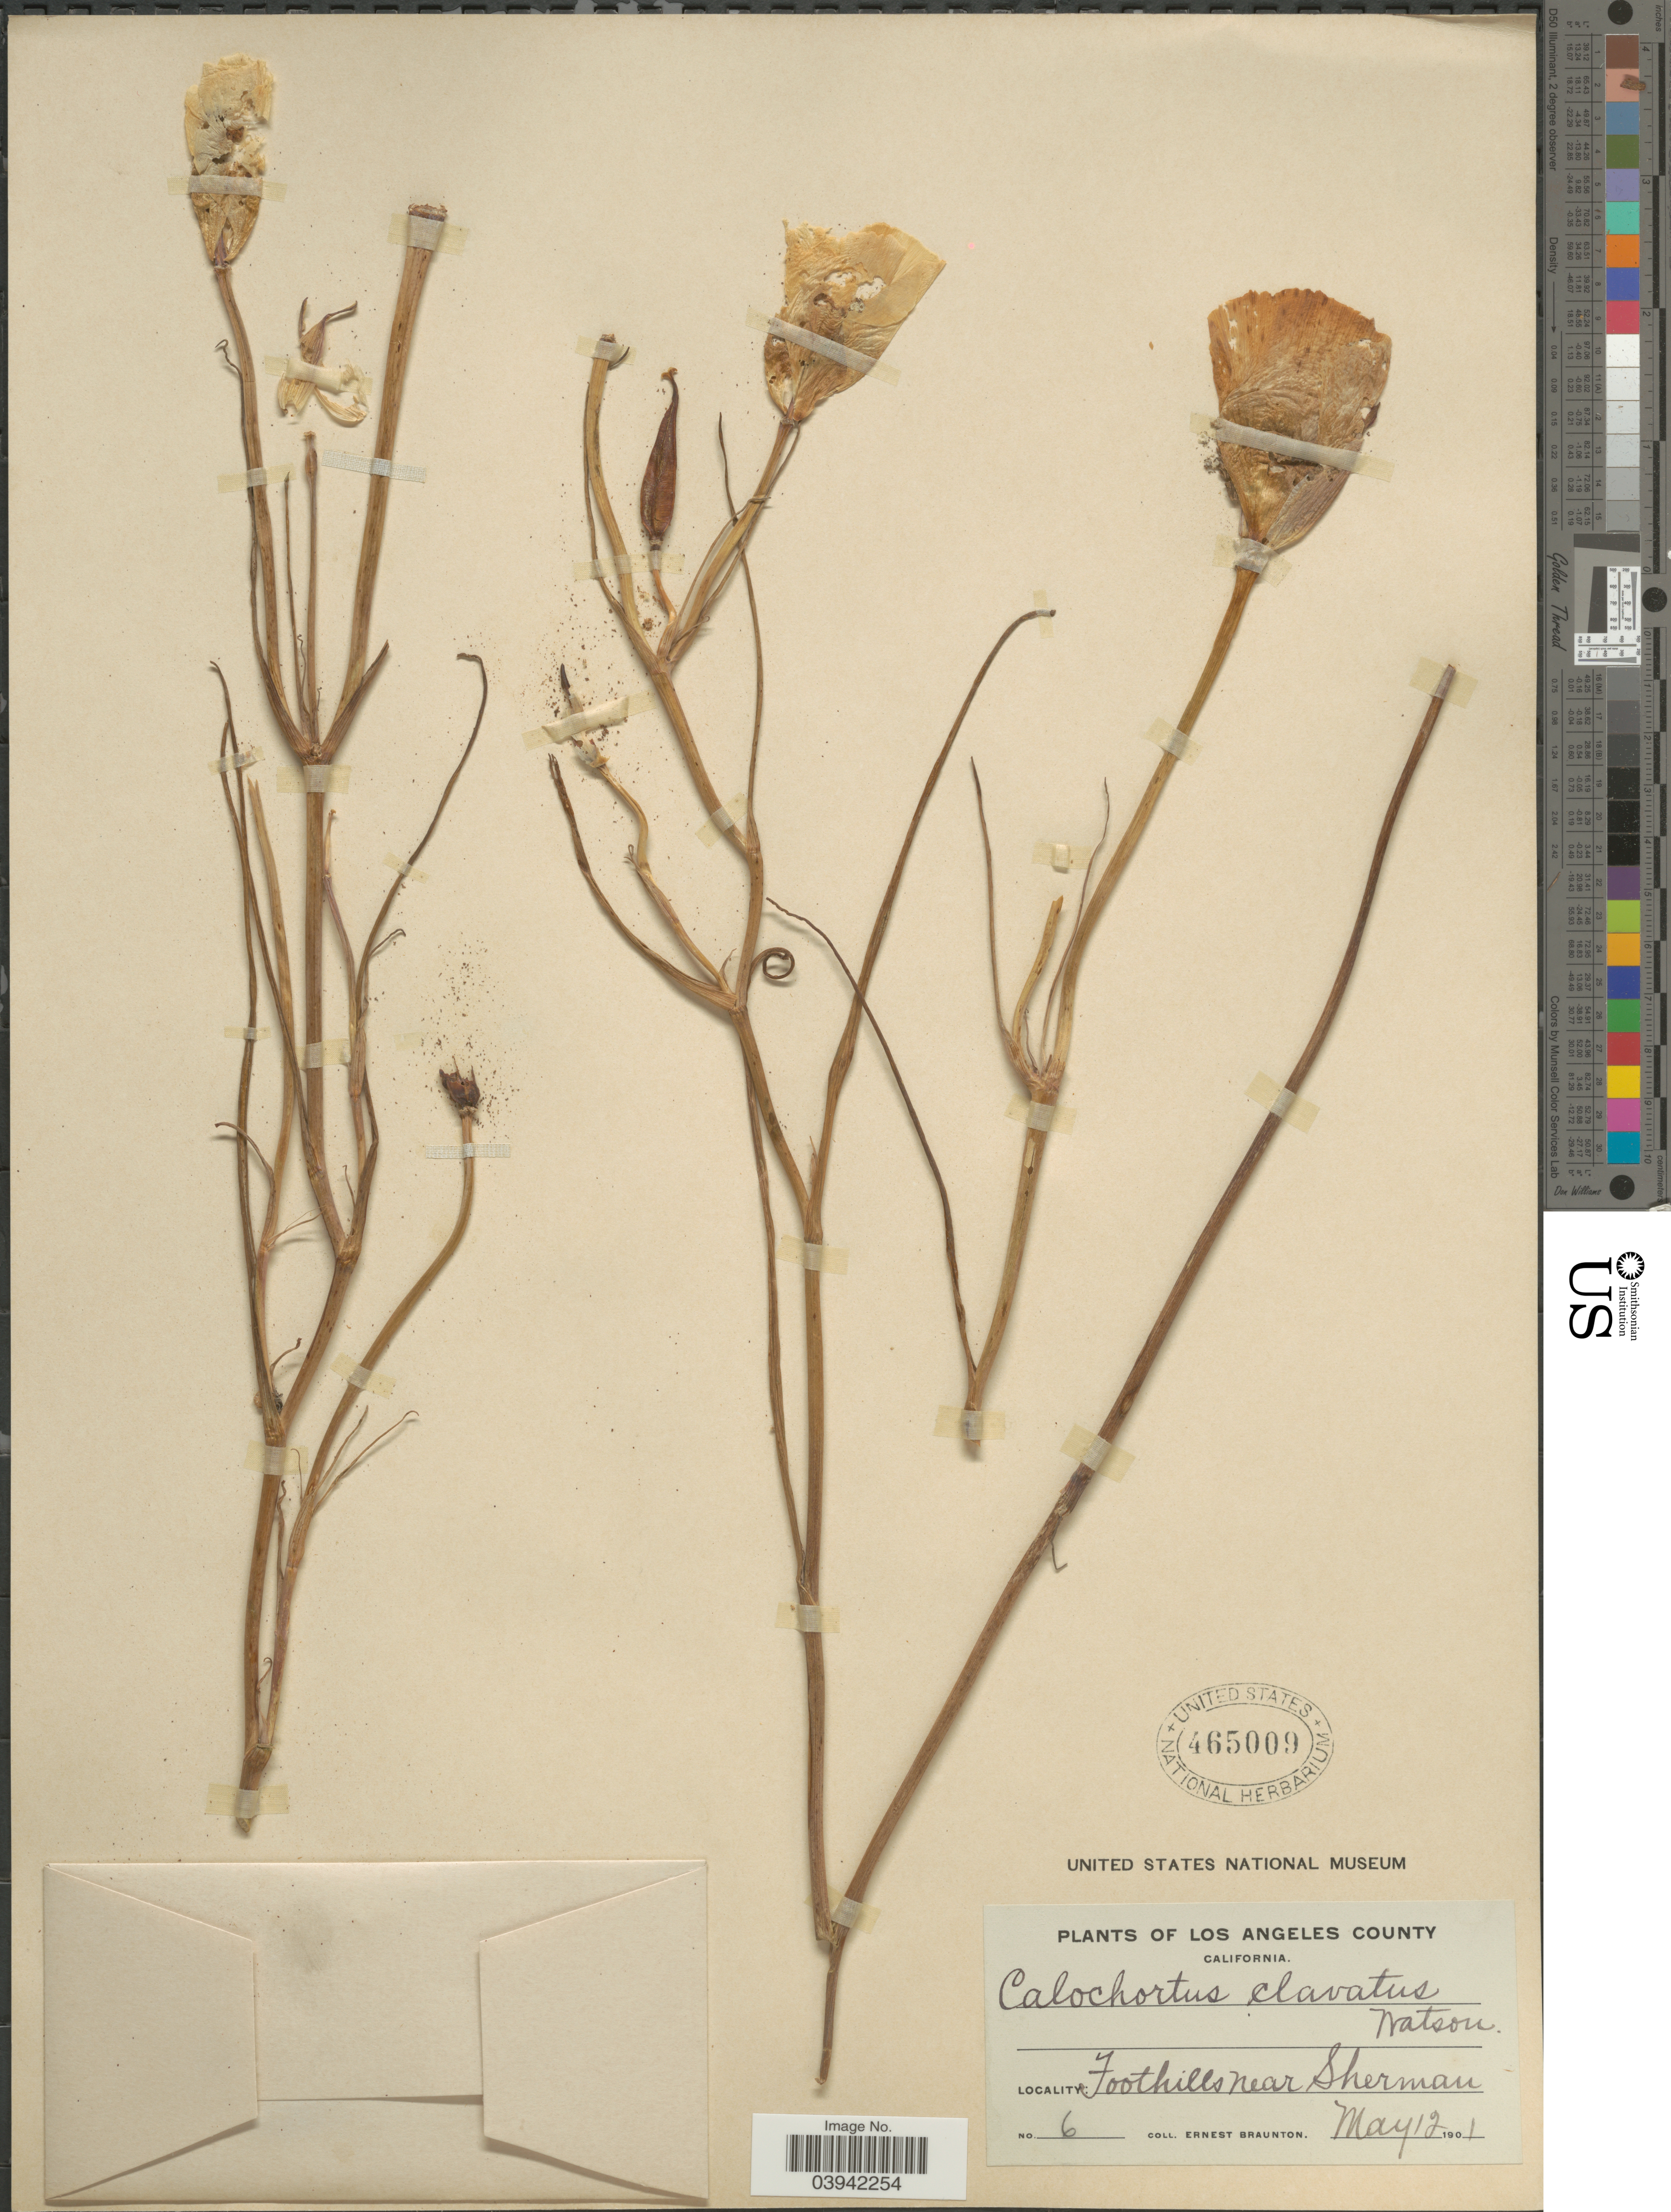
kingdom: Plantae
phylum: Tracheophyta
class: Liliopsida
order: Liliales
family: Liliaceae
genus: Calochortus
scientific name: Calochortus clavatus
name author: S. Watson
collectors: E. Braunton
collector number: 6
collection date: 1901-05-12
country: United States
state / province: California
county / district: Los Angeles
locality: Los Angeles County. Foothills near Sherman.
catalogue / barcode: US 465009